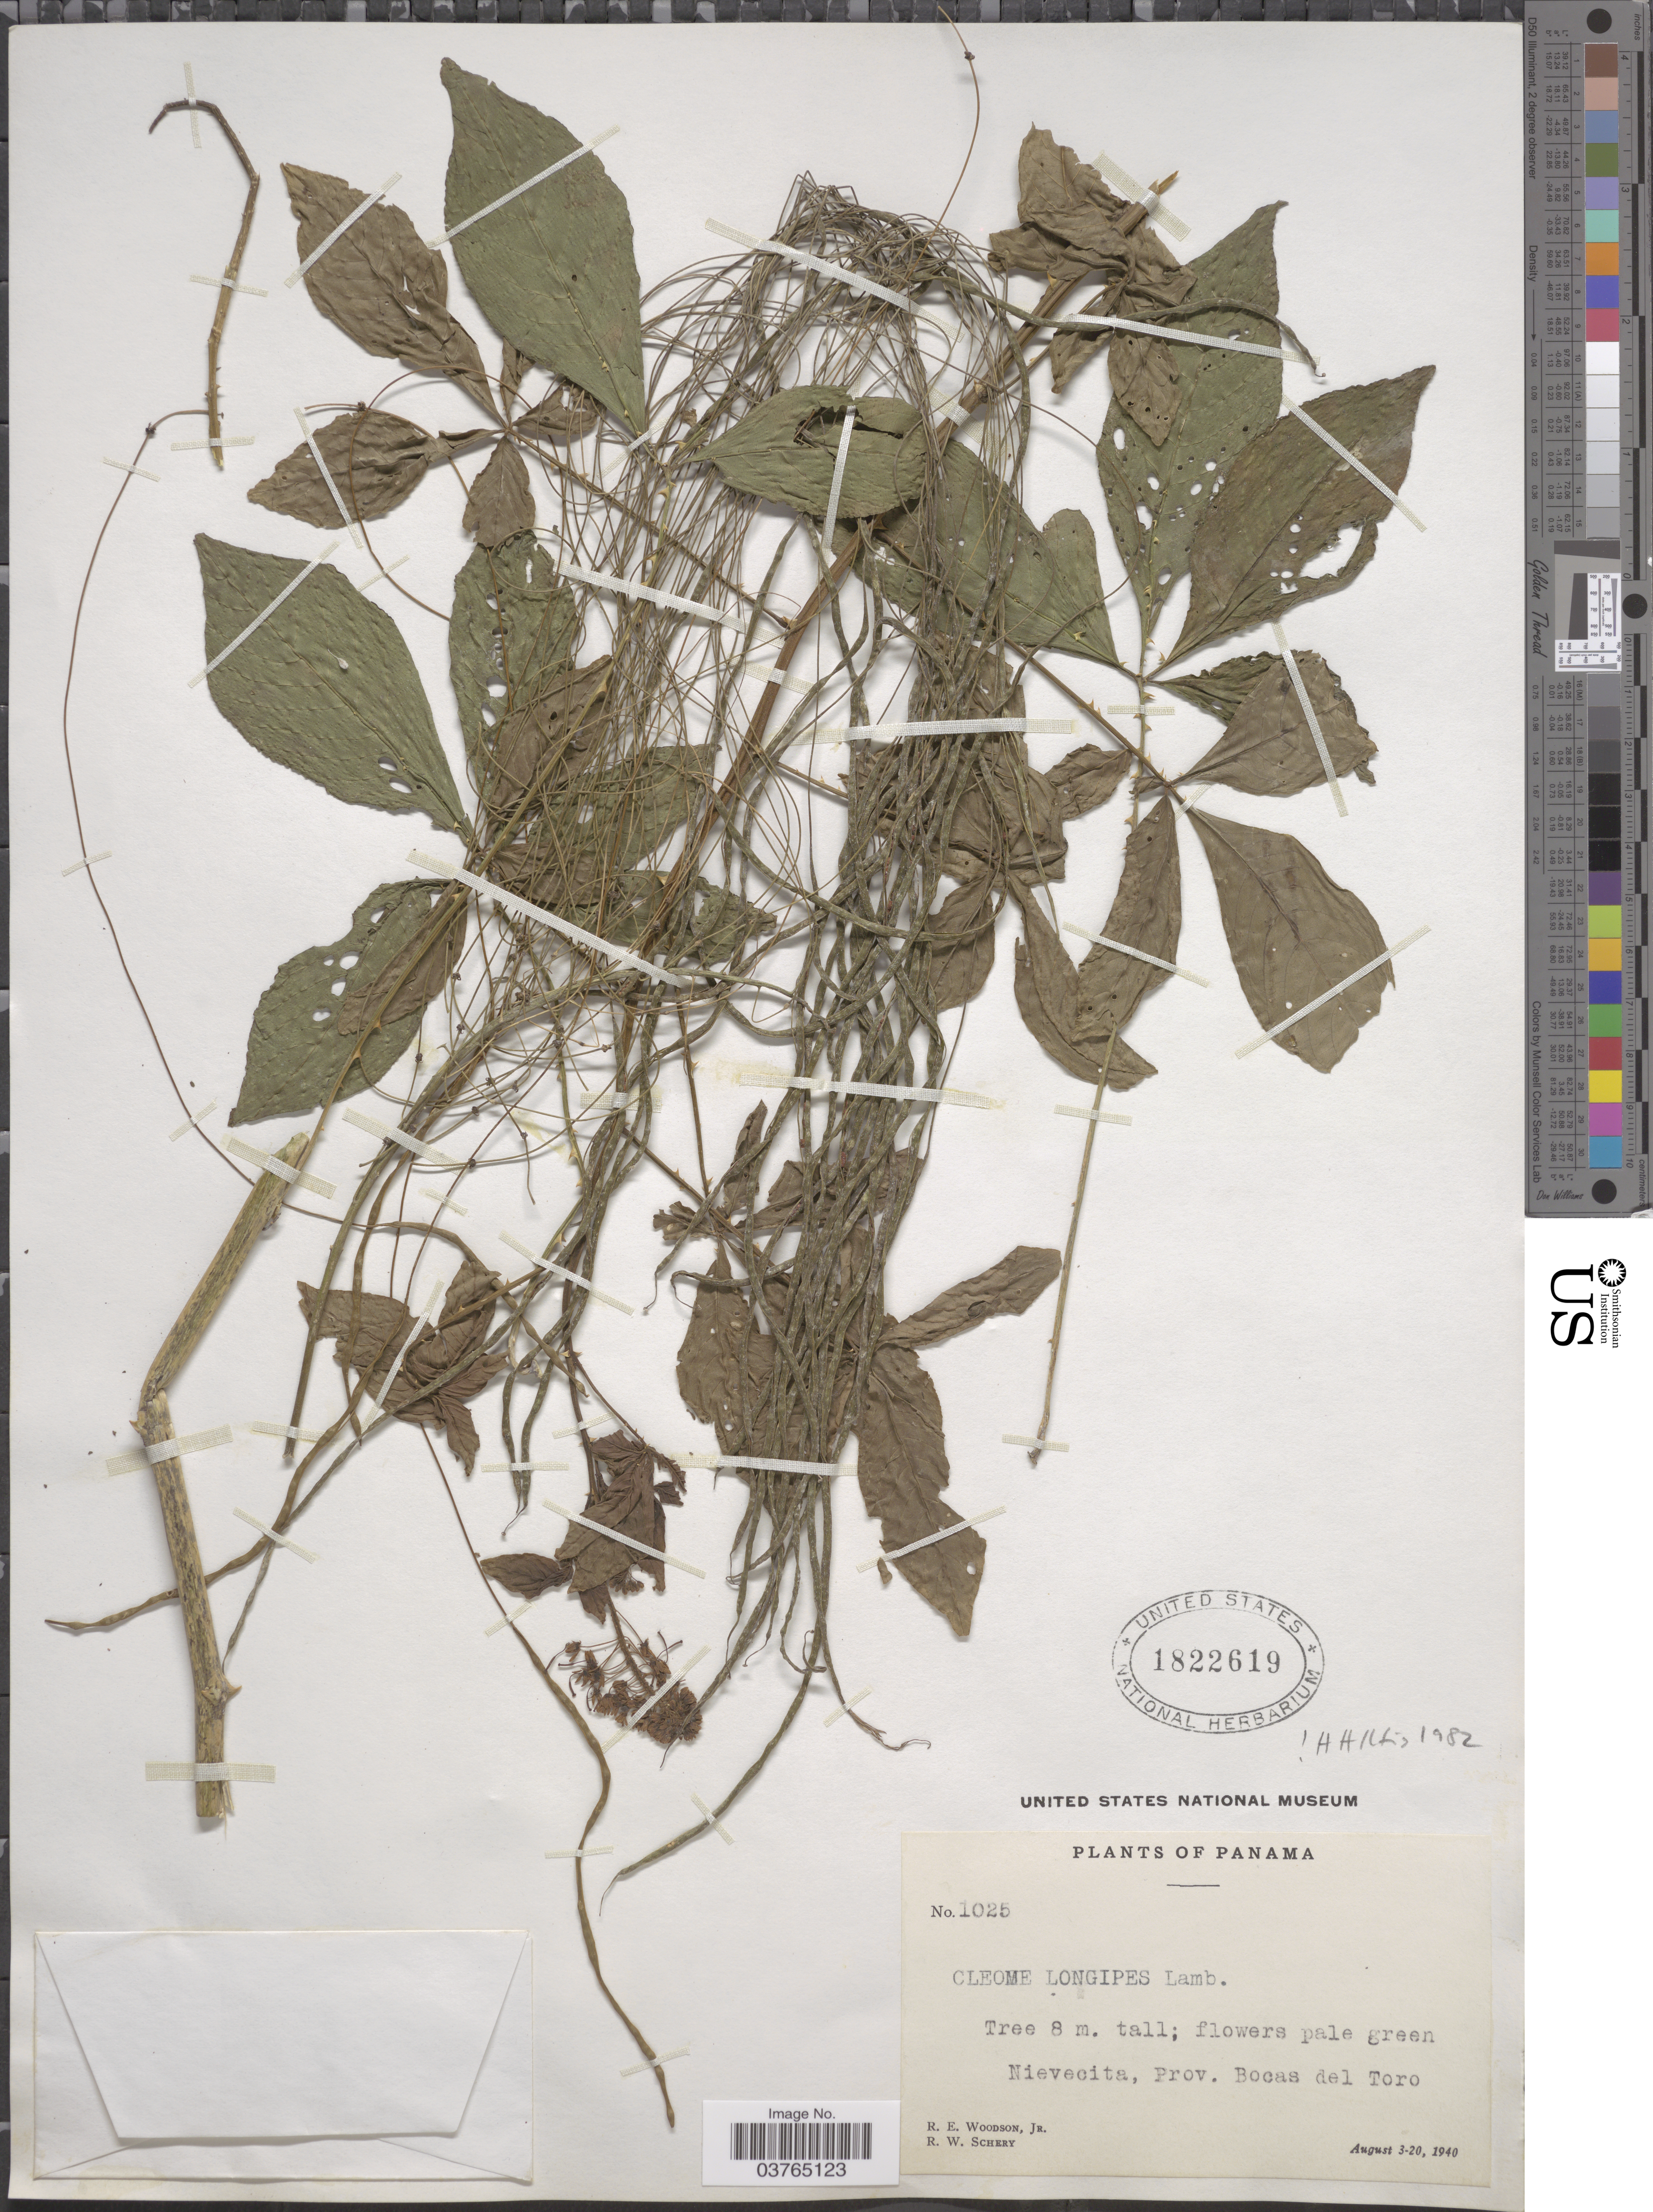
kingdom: Plantae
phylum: Tracheophyta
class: Magnoliopsida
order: Brassicales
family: Cleomaceae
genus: Tarenaya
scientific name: Tarenaya longipes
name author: (Lamb. ex DC.) Iltis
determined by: Strong, M. T., (US), Smithsonian Institution - National Museum of Natural History (UNITED STATES)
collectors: R. E. Woodson & R. W. Schery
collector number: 1025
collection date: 1940-08-03/1940-08-20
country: Panama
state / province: Bocas del Toro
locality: Nievecita.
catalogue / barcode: US 1822619